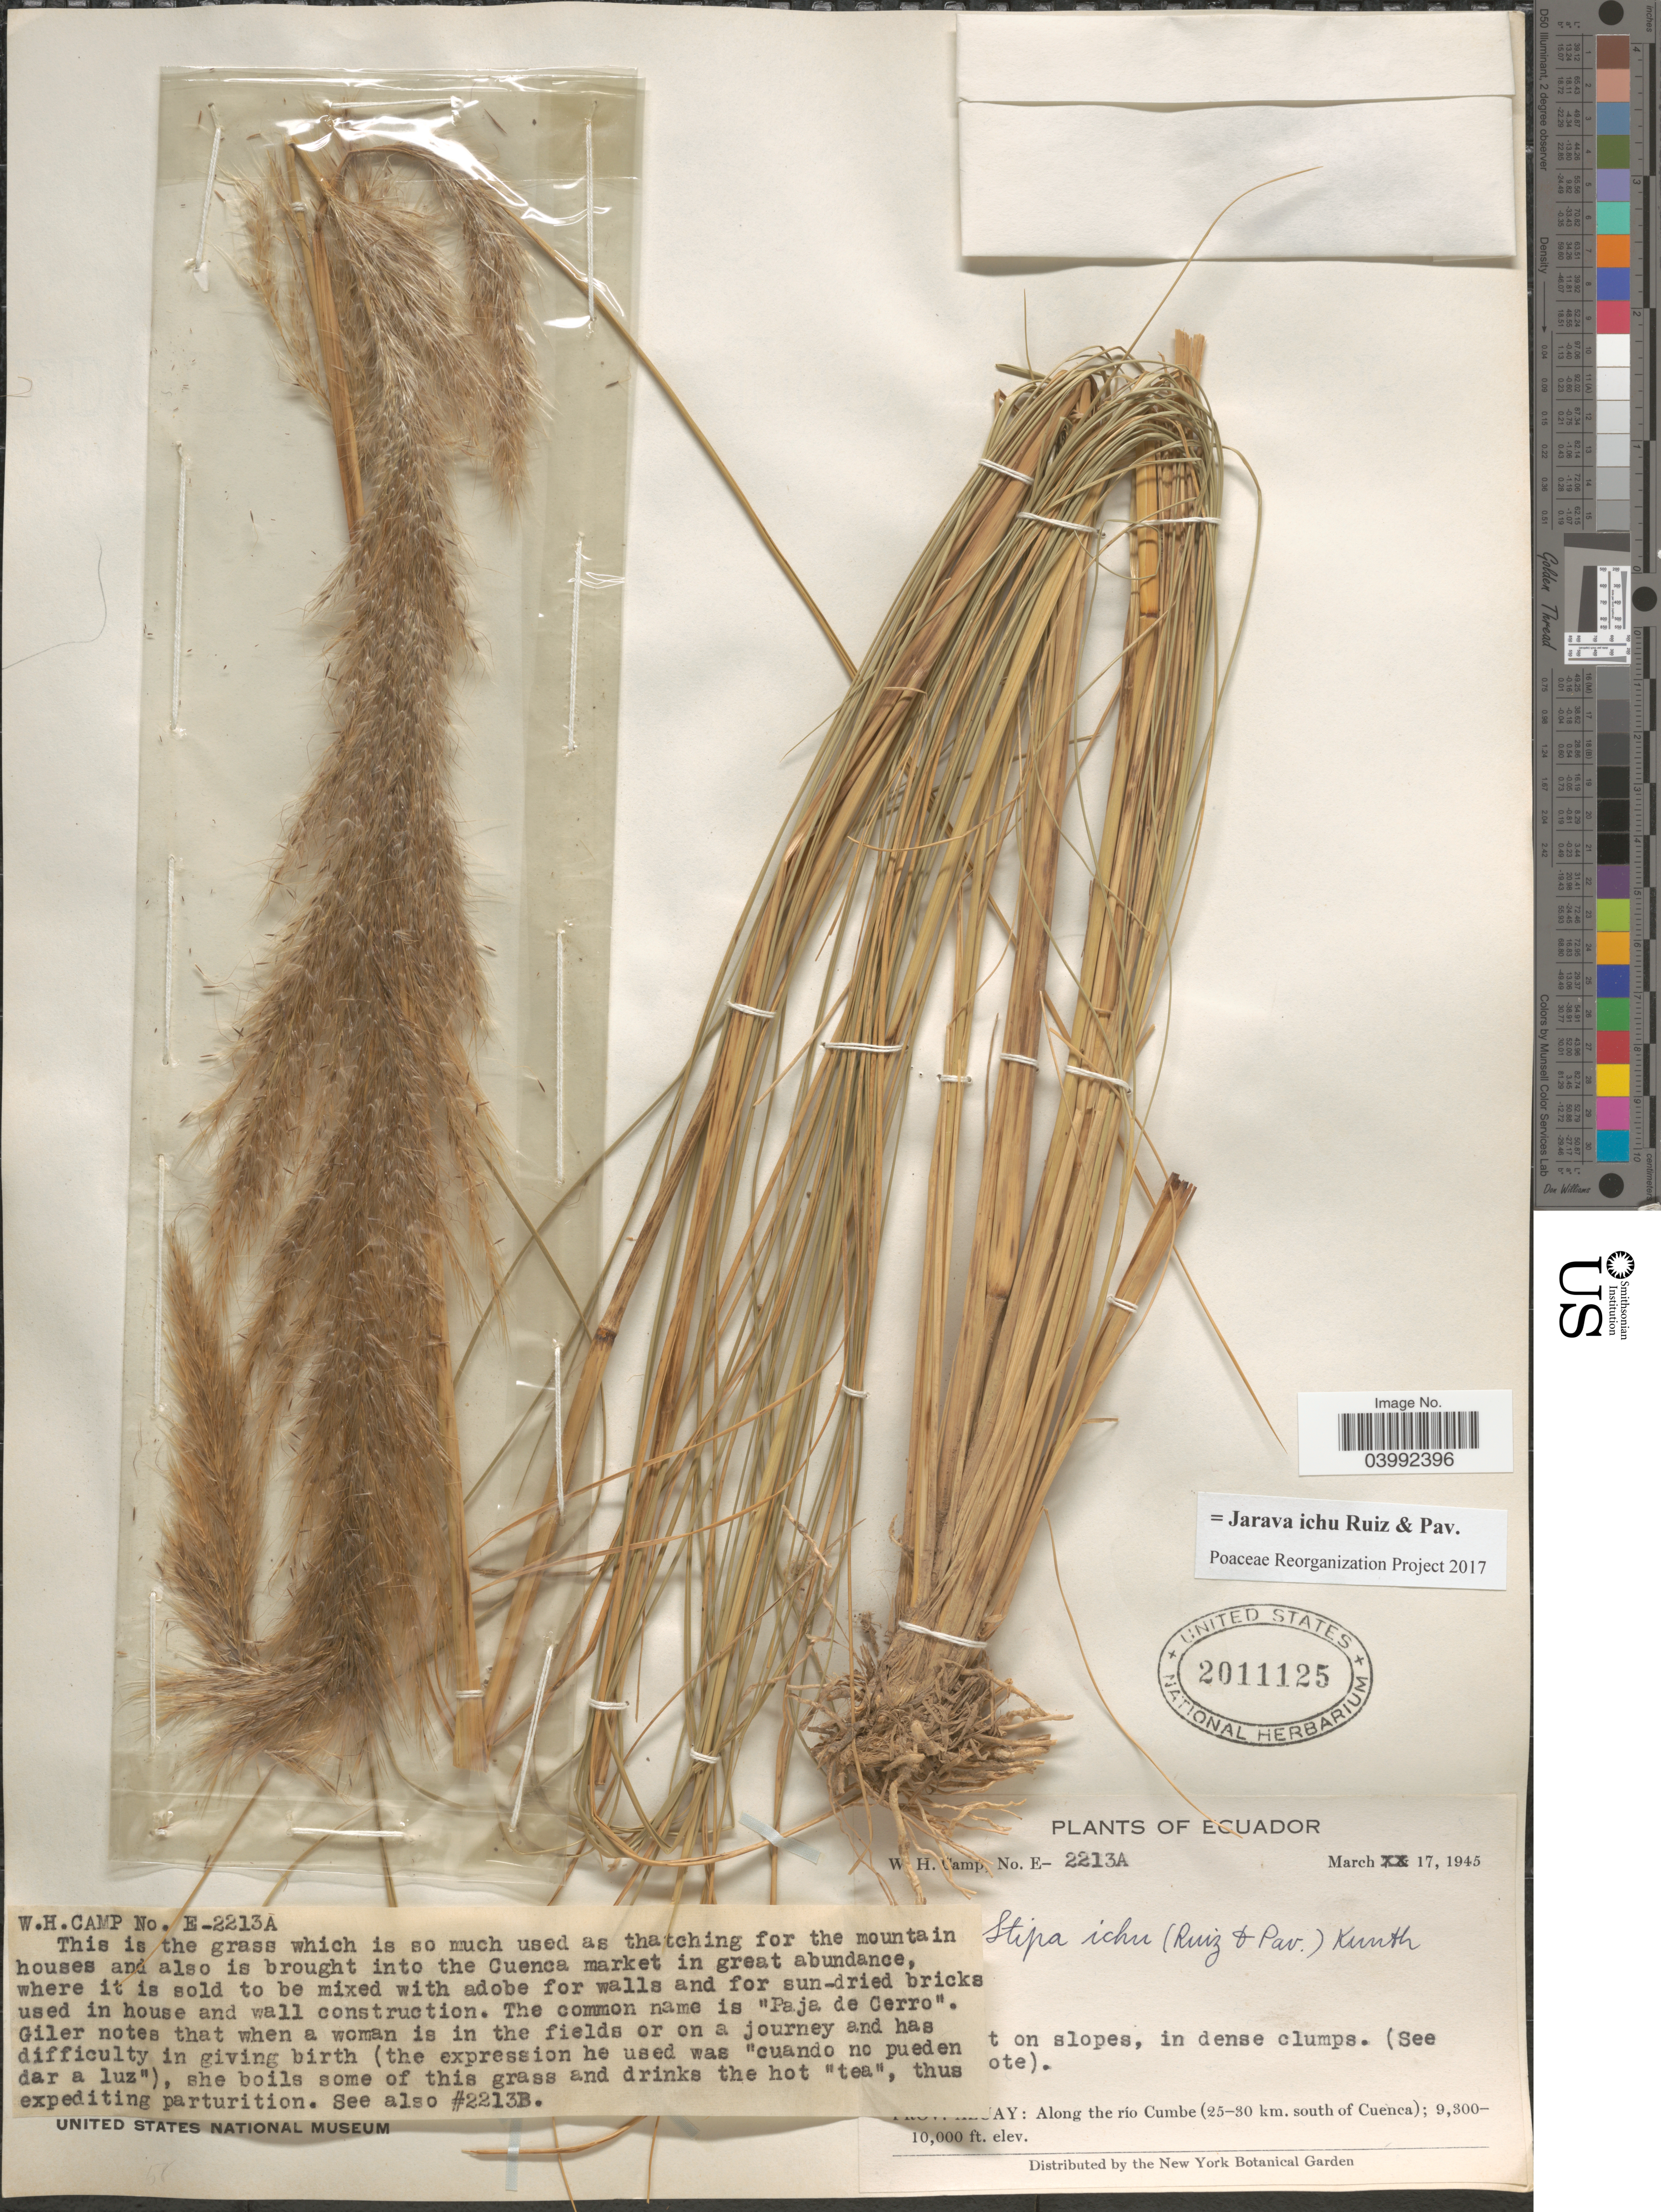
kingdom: Plantae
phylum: Tracheophyta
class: Liliopsida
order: Poales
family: Poaceae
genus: Jarava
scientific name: Jarava ichu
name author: Ruiz & Pav.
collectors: W. H. Camp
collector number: E-2213A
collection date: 1945-03-17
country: Ecuador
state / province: Azuay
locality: [illegible text]ay: Along the río Cumbe (25-30 km. south of Cuenca).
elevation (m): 2835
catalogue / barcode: US 2011125